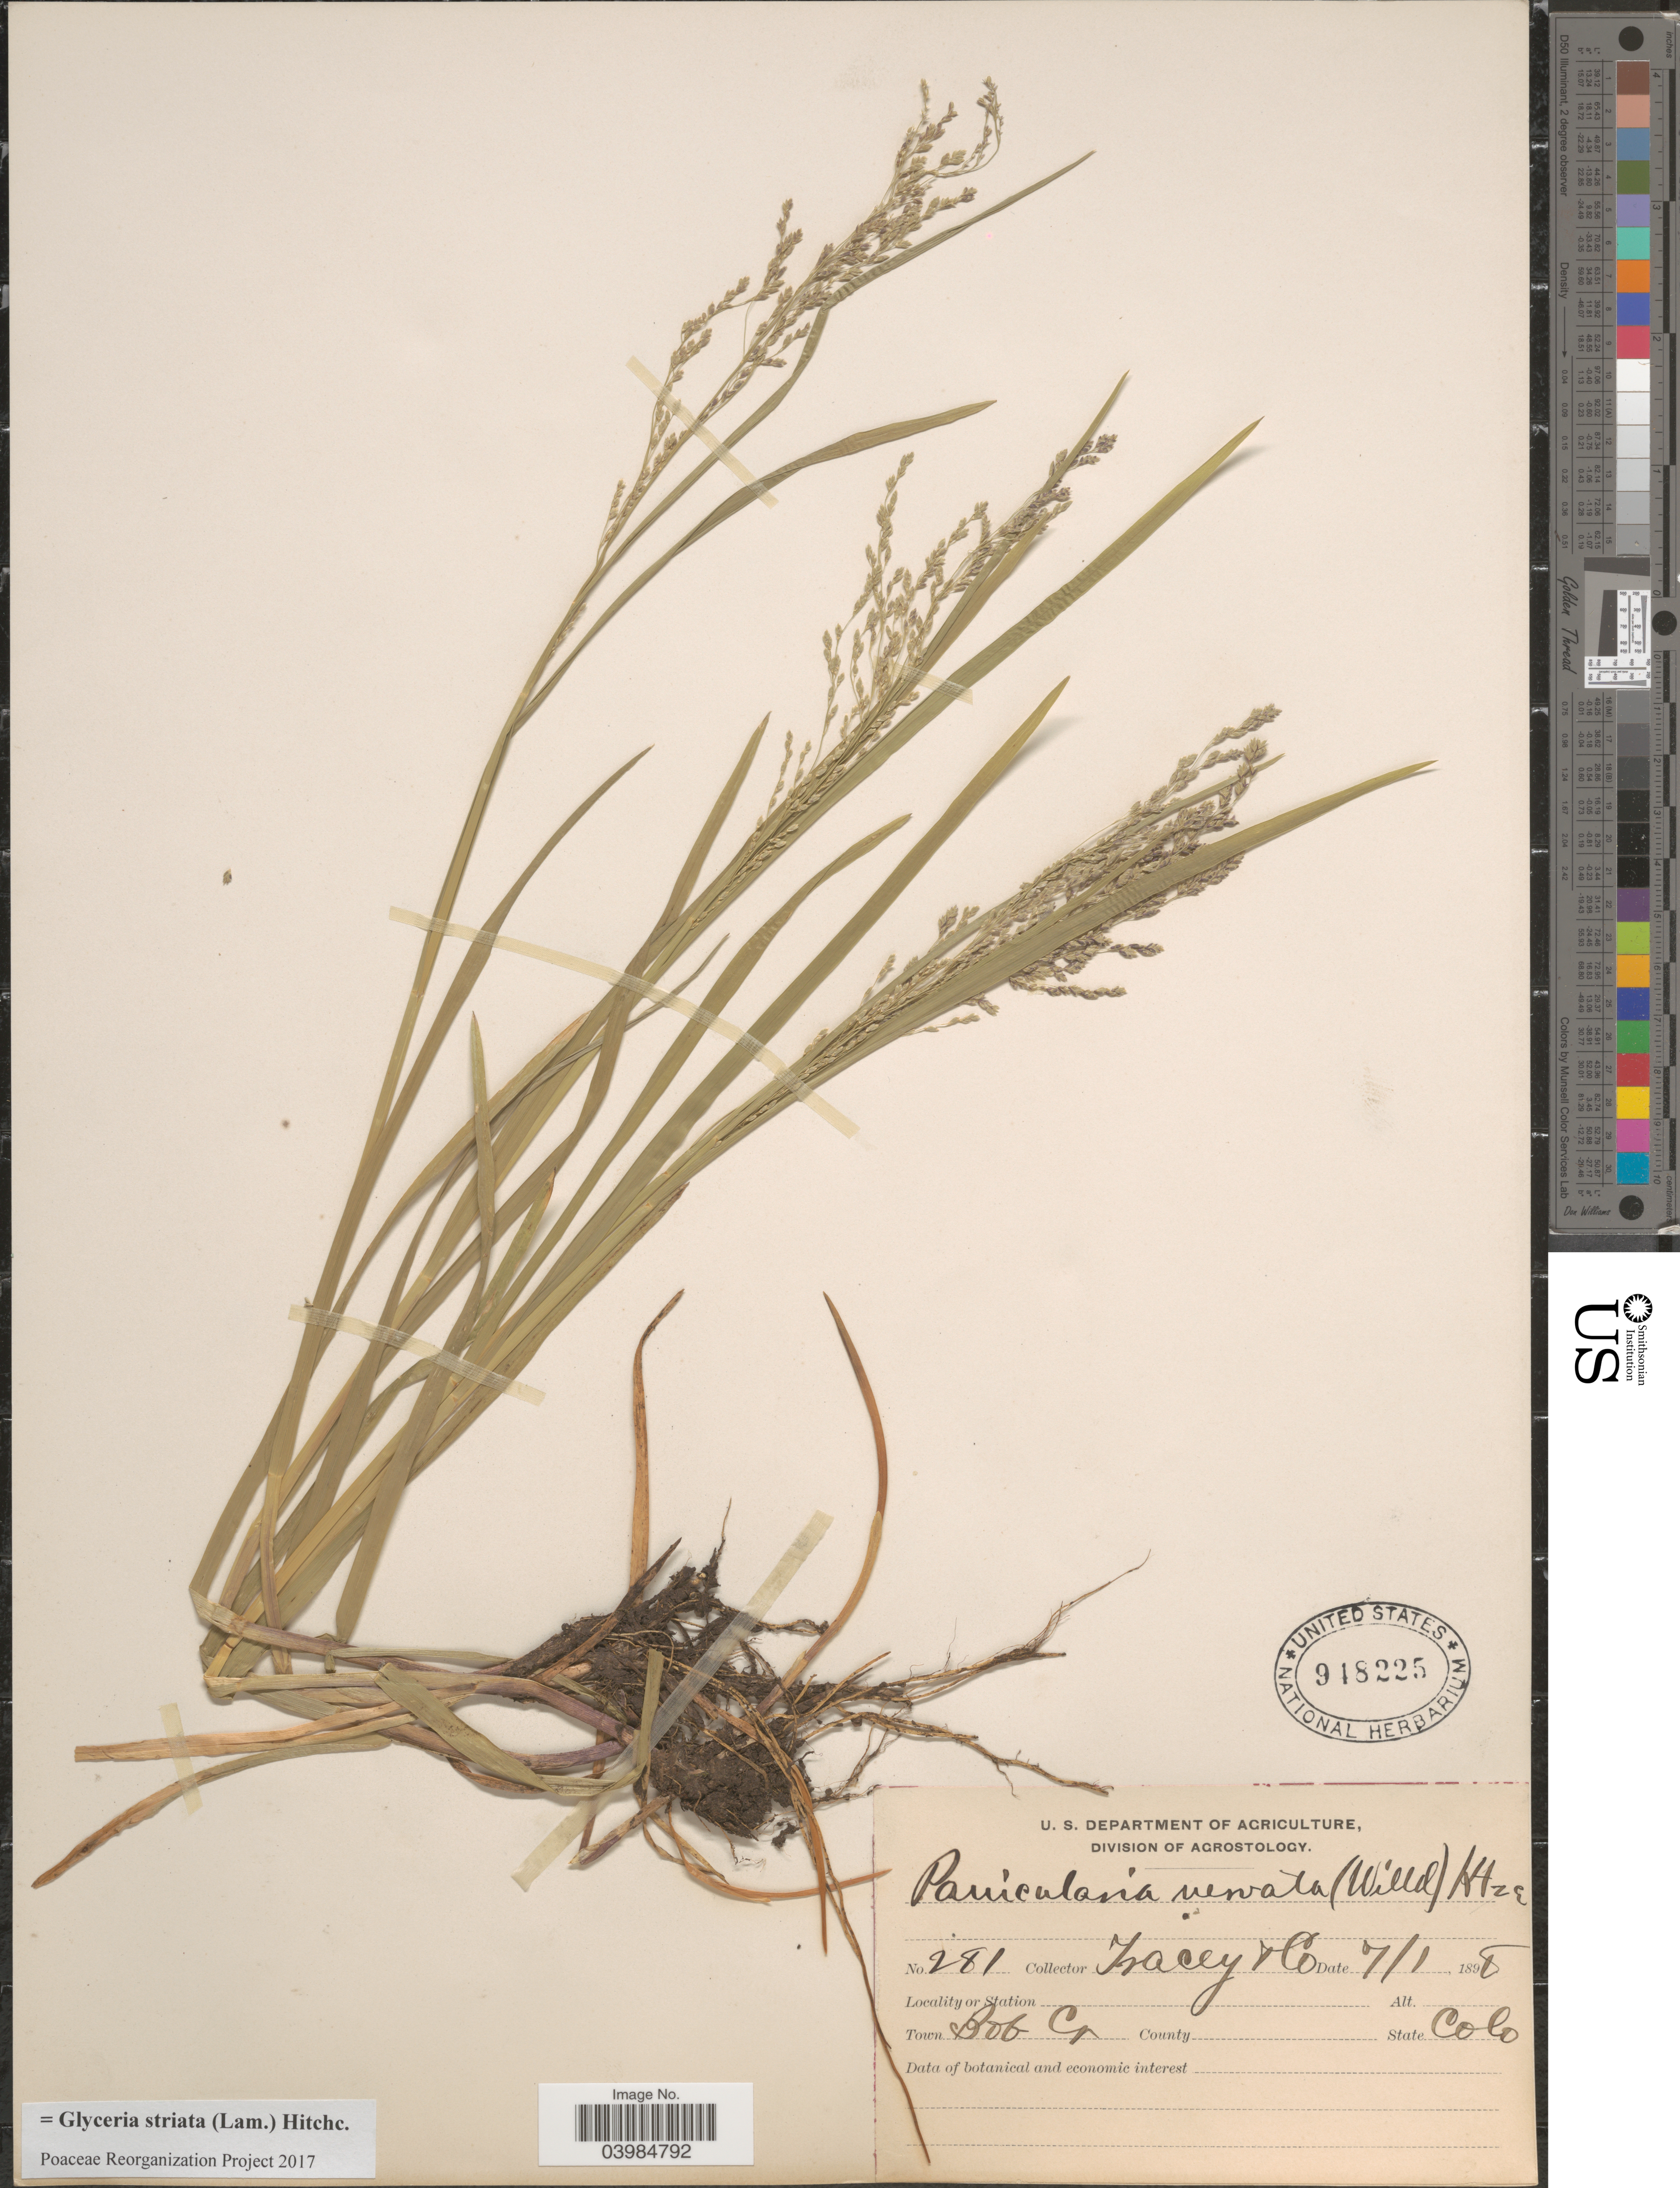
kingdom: Plantae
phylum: Tracheophyta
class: Liliopsida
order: Poales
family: Poaceae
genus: Glyceria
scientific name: Glyceria striata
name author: (Lam.) Hitchc.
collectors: Tracey & Co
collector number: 281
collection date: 1898-07-01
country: United States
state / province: Colorado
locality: Town Bob Cr.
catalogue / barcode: US 948225